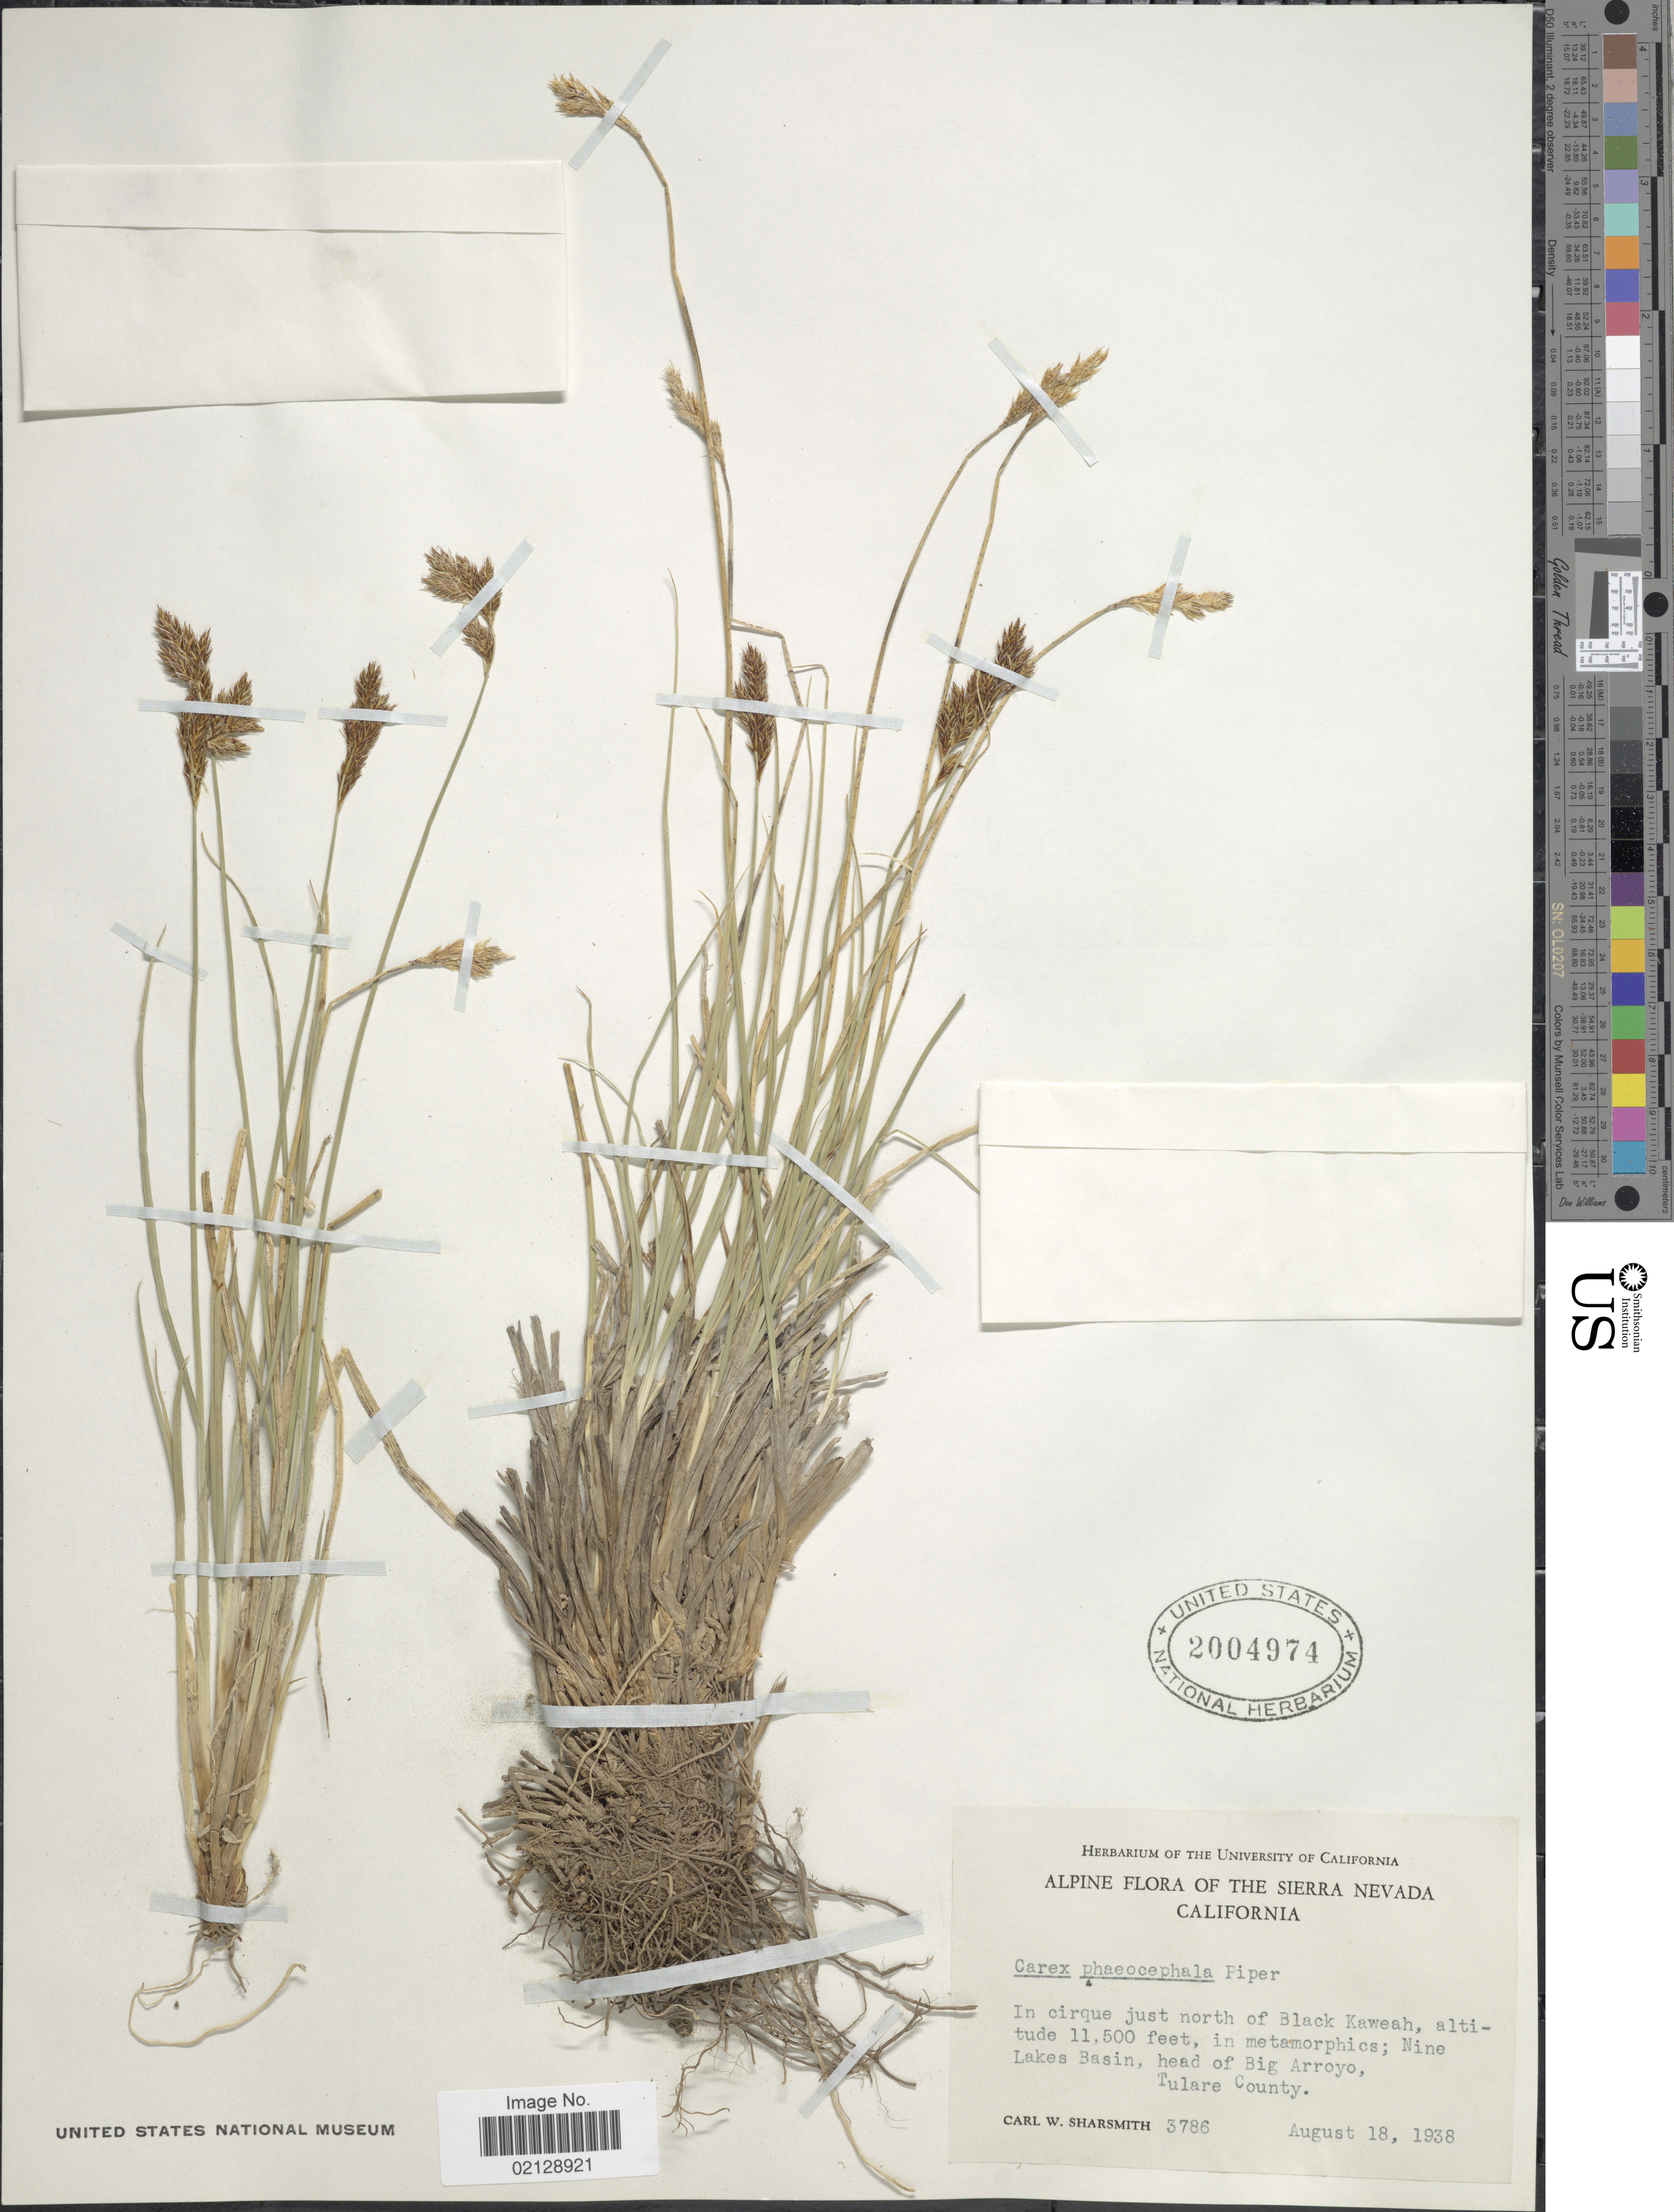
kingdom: Plantae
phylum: Tracheophyta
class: Liliopsida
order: Poales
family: Cyperaceae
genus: Carex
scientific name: Carex phaeocephala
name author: Piper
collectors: C. Sharsmith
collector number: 3786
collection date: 1938-08-18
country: United States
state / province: California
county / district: Tulare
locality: Alpine Flora of The Sierra Nevada, California, In cirque just north of Black Kaweah, Nine Lakes Basin, head of Big Arroyo, Tulare County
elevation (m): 3505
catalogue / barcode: US 2004974